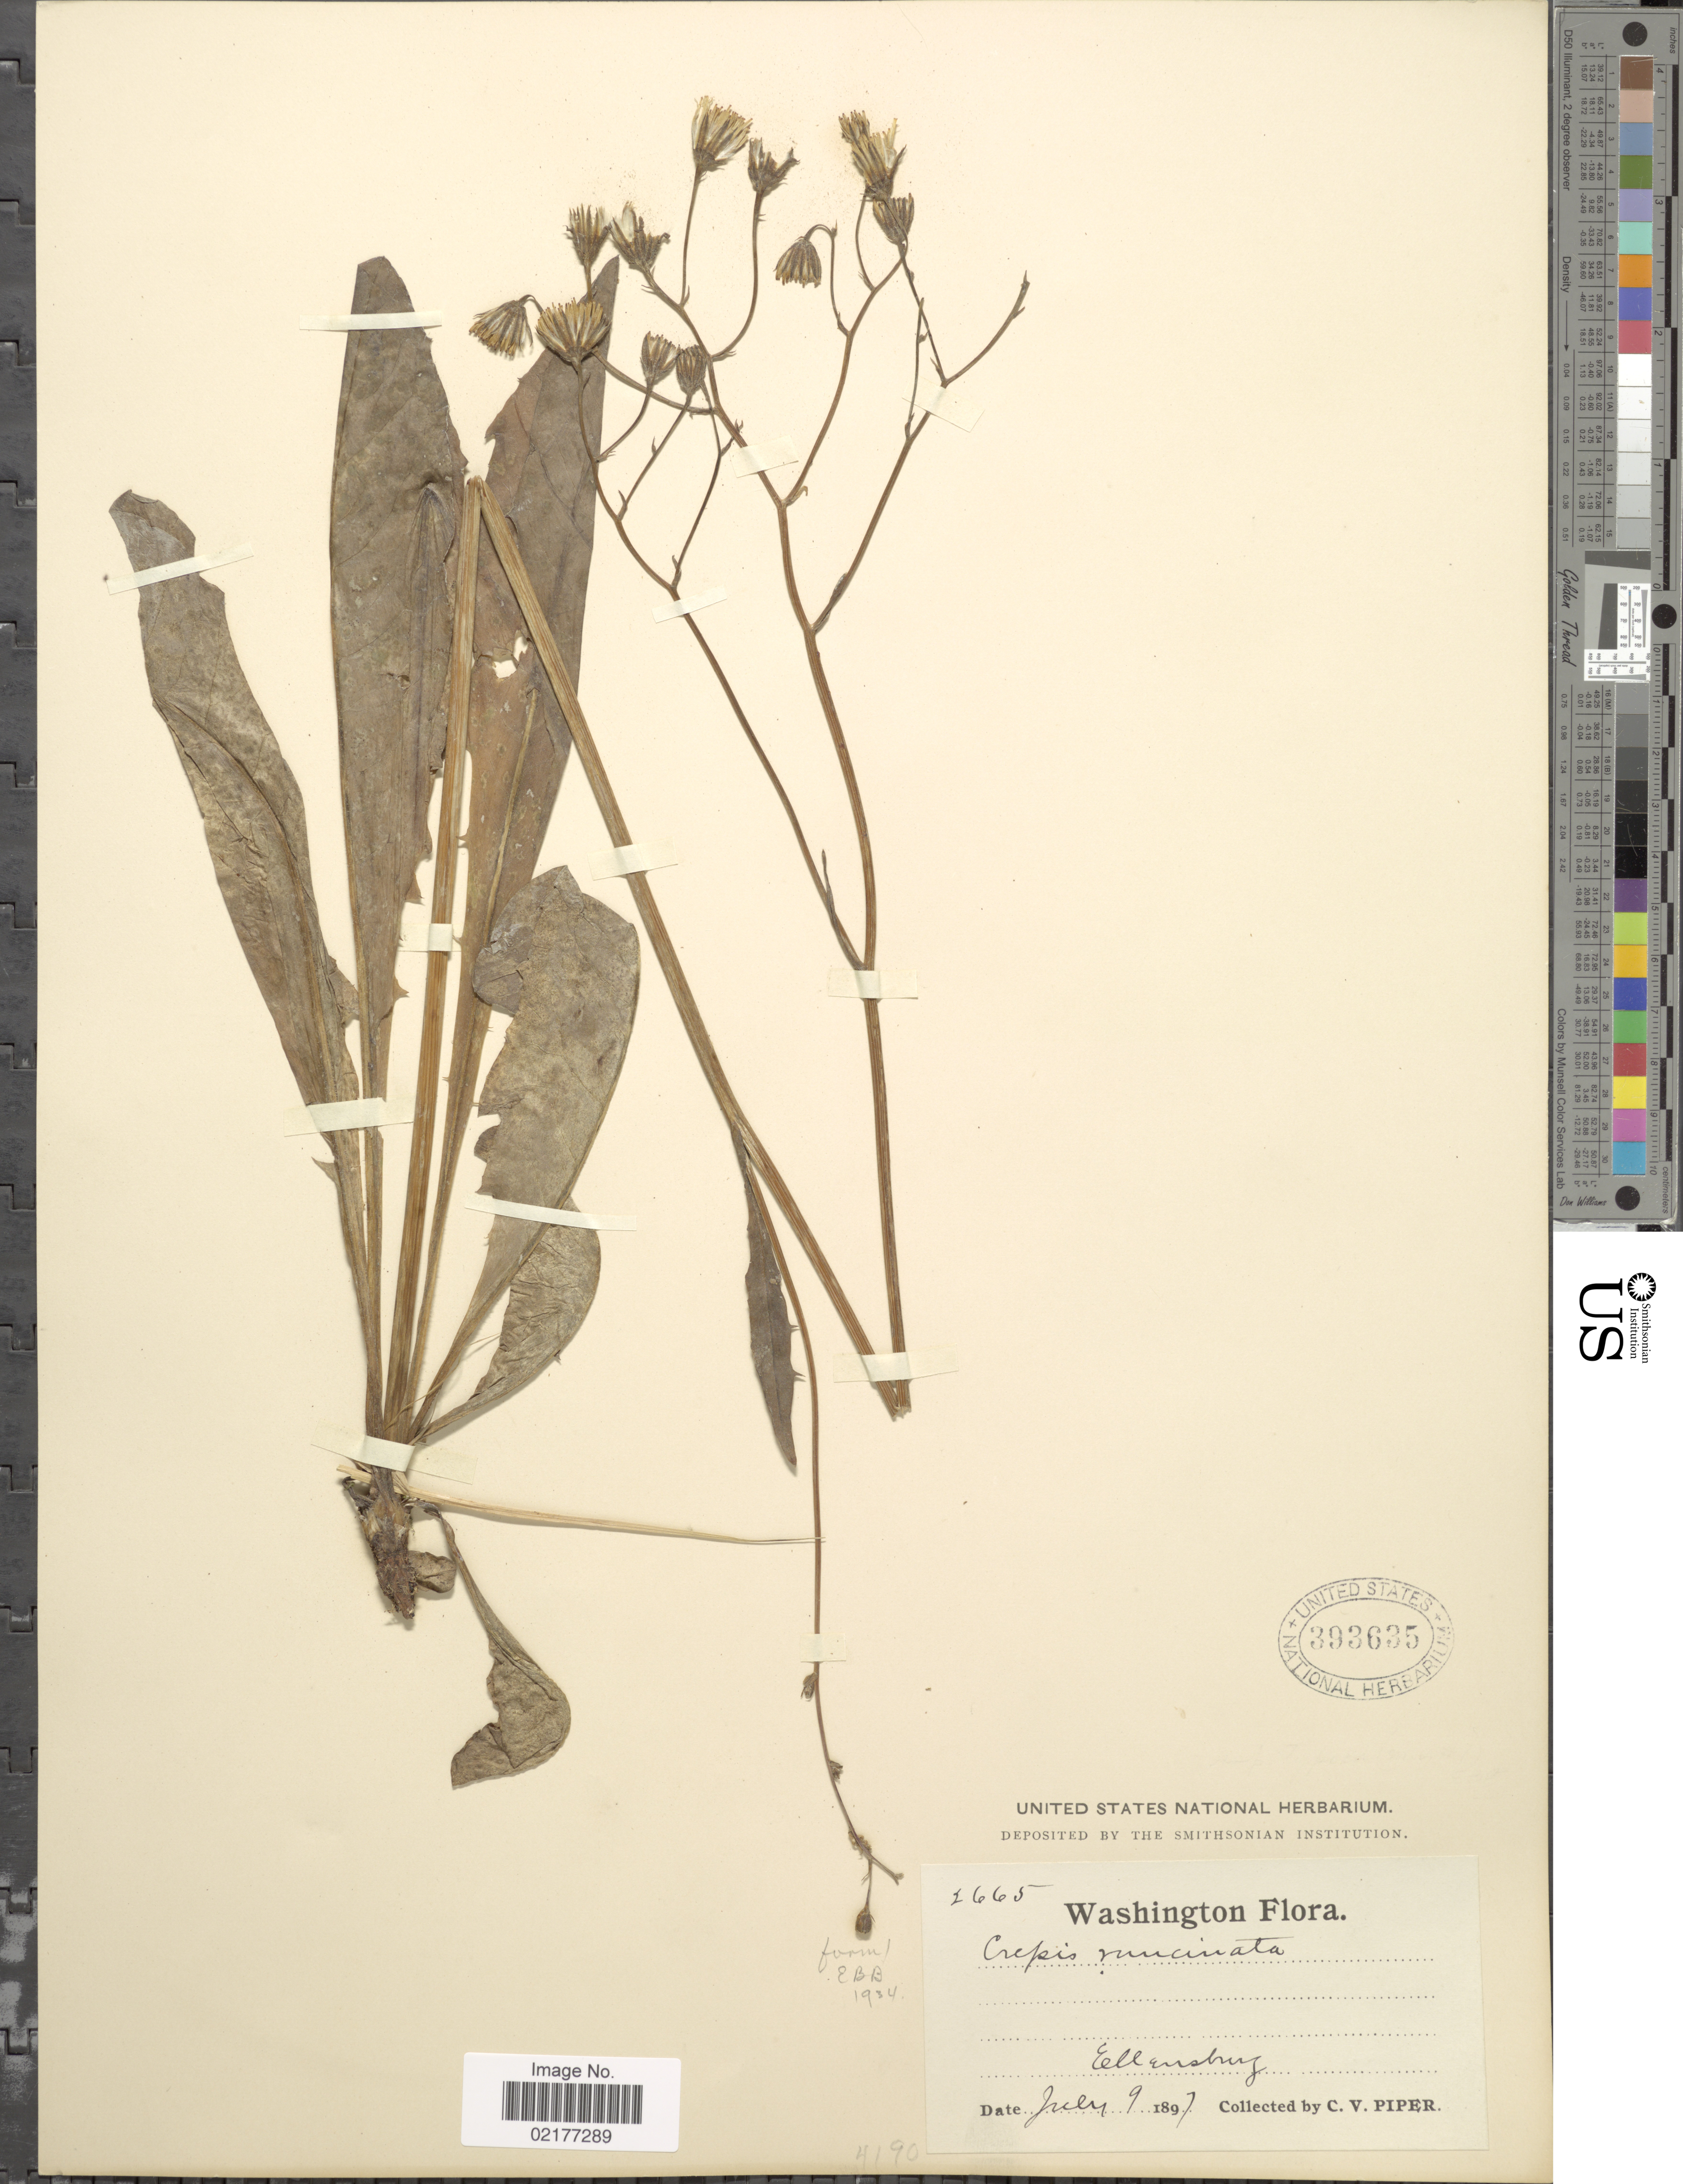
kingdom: Plantae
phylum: Tracheophyta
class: Magnoliopsida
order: Asterales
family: Asteraceae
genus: Crepis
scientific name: Crepis runcinata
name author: Torr. & A. Gray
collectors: C. V. Piper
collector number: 2665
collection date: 1897-07-09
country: United States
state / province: Washington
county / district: Kittitas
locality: Ellensburg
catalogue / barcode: US 393635